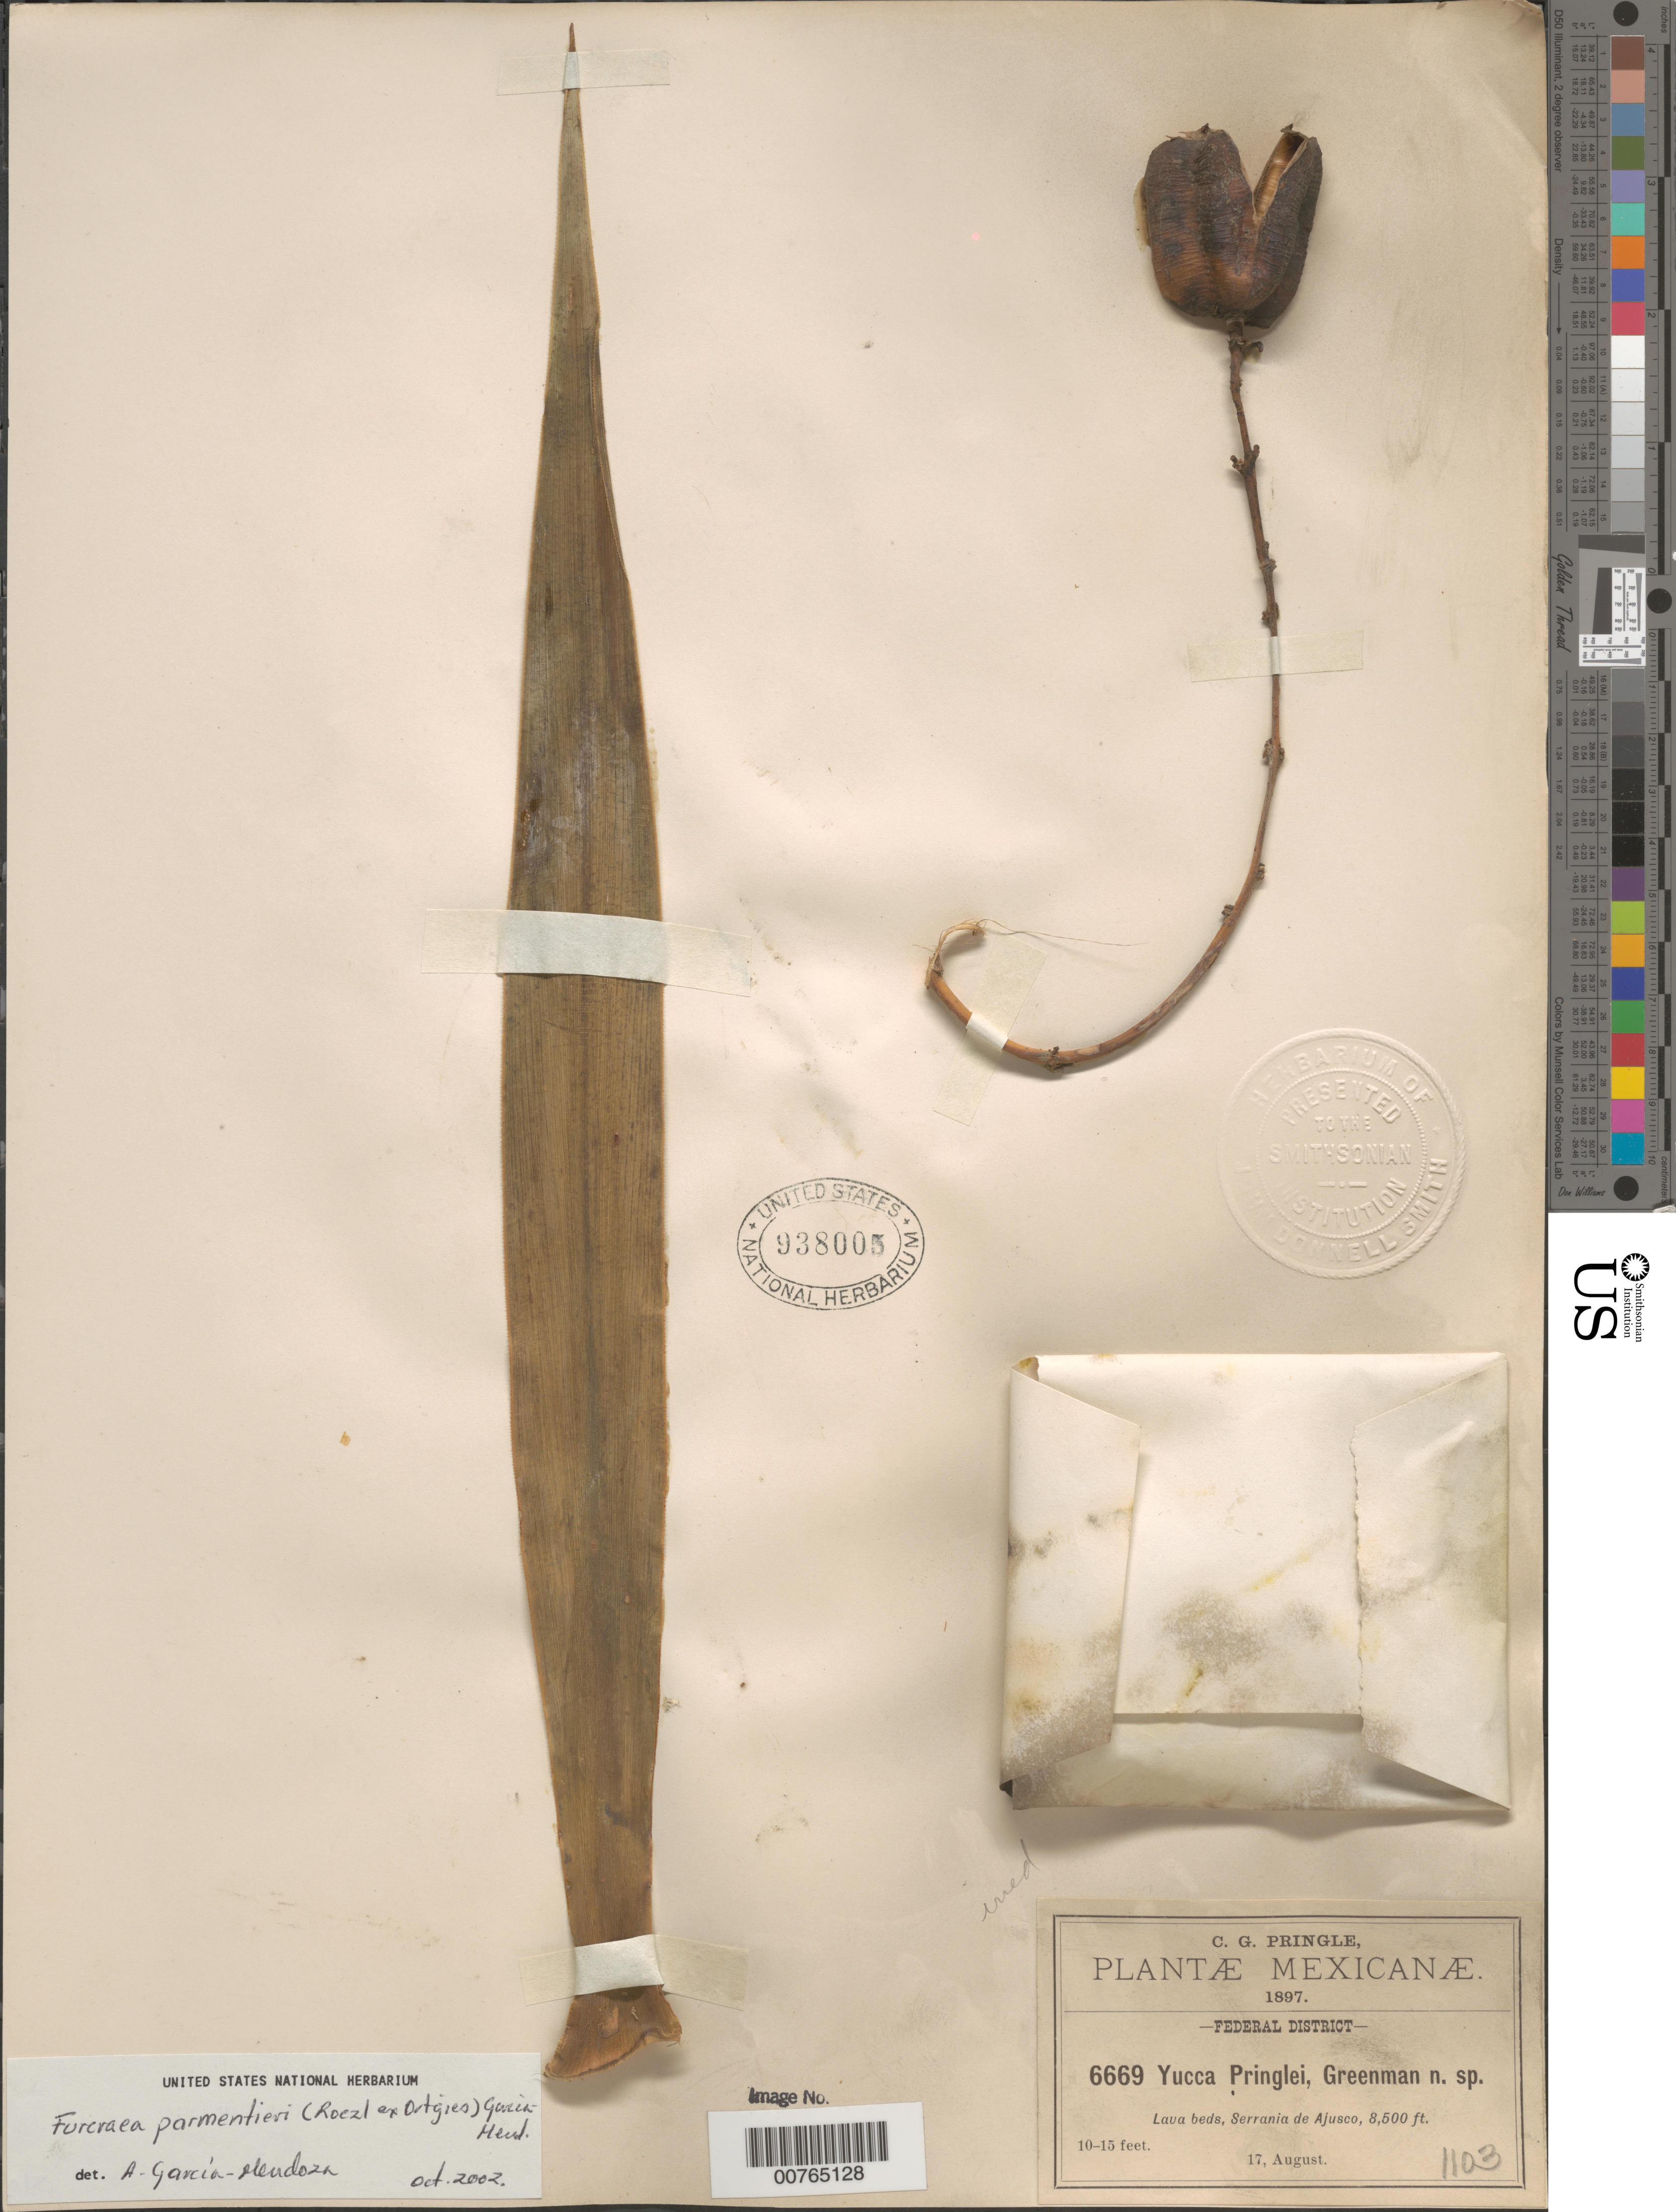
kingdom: Plantae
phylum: Tracheophyta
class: Liliopsida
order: Asparagales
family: Asparagaceae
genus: Furcraea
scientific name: Furcraea parmentieri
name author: (Roezl) García-Mend.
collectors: C. G. Pringle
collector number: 6669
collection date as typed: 17 Aug 1897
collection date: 1897-08-17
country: Mexico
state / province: Distrito Federal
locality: Serriania de Ajusco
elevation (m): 2591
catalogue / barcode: US 938005